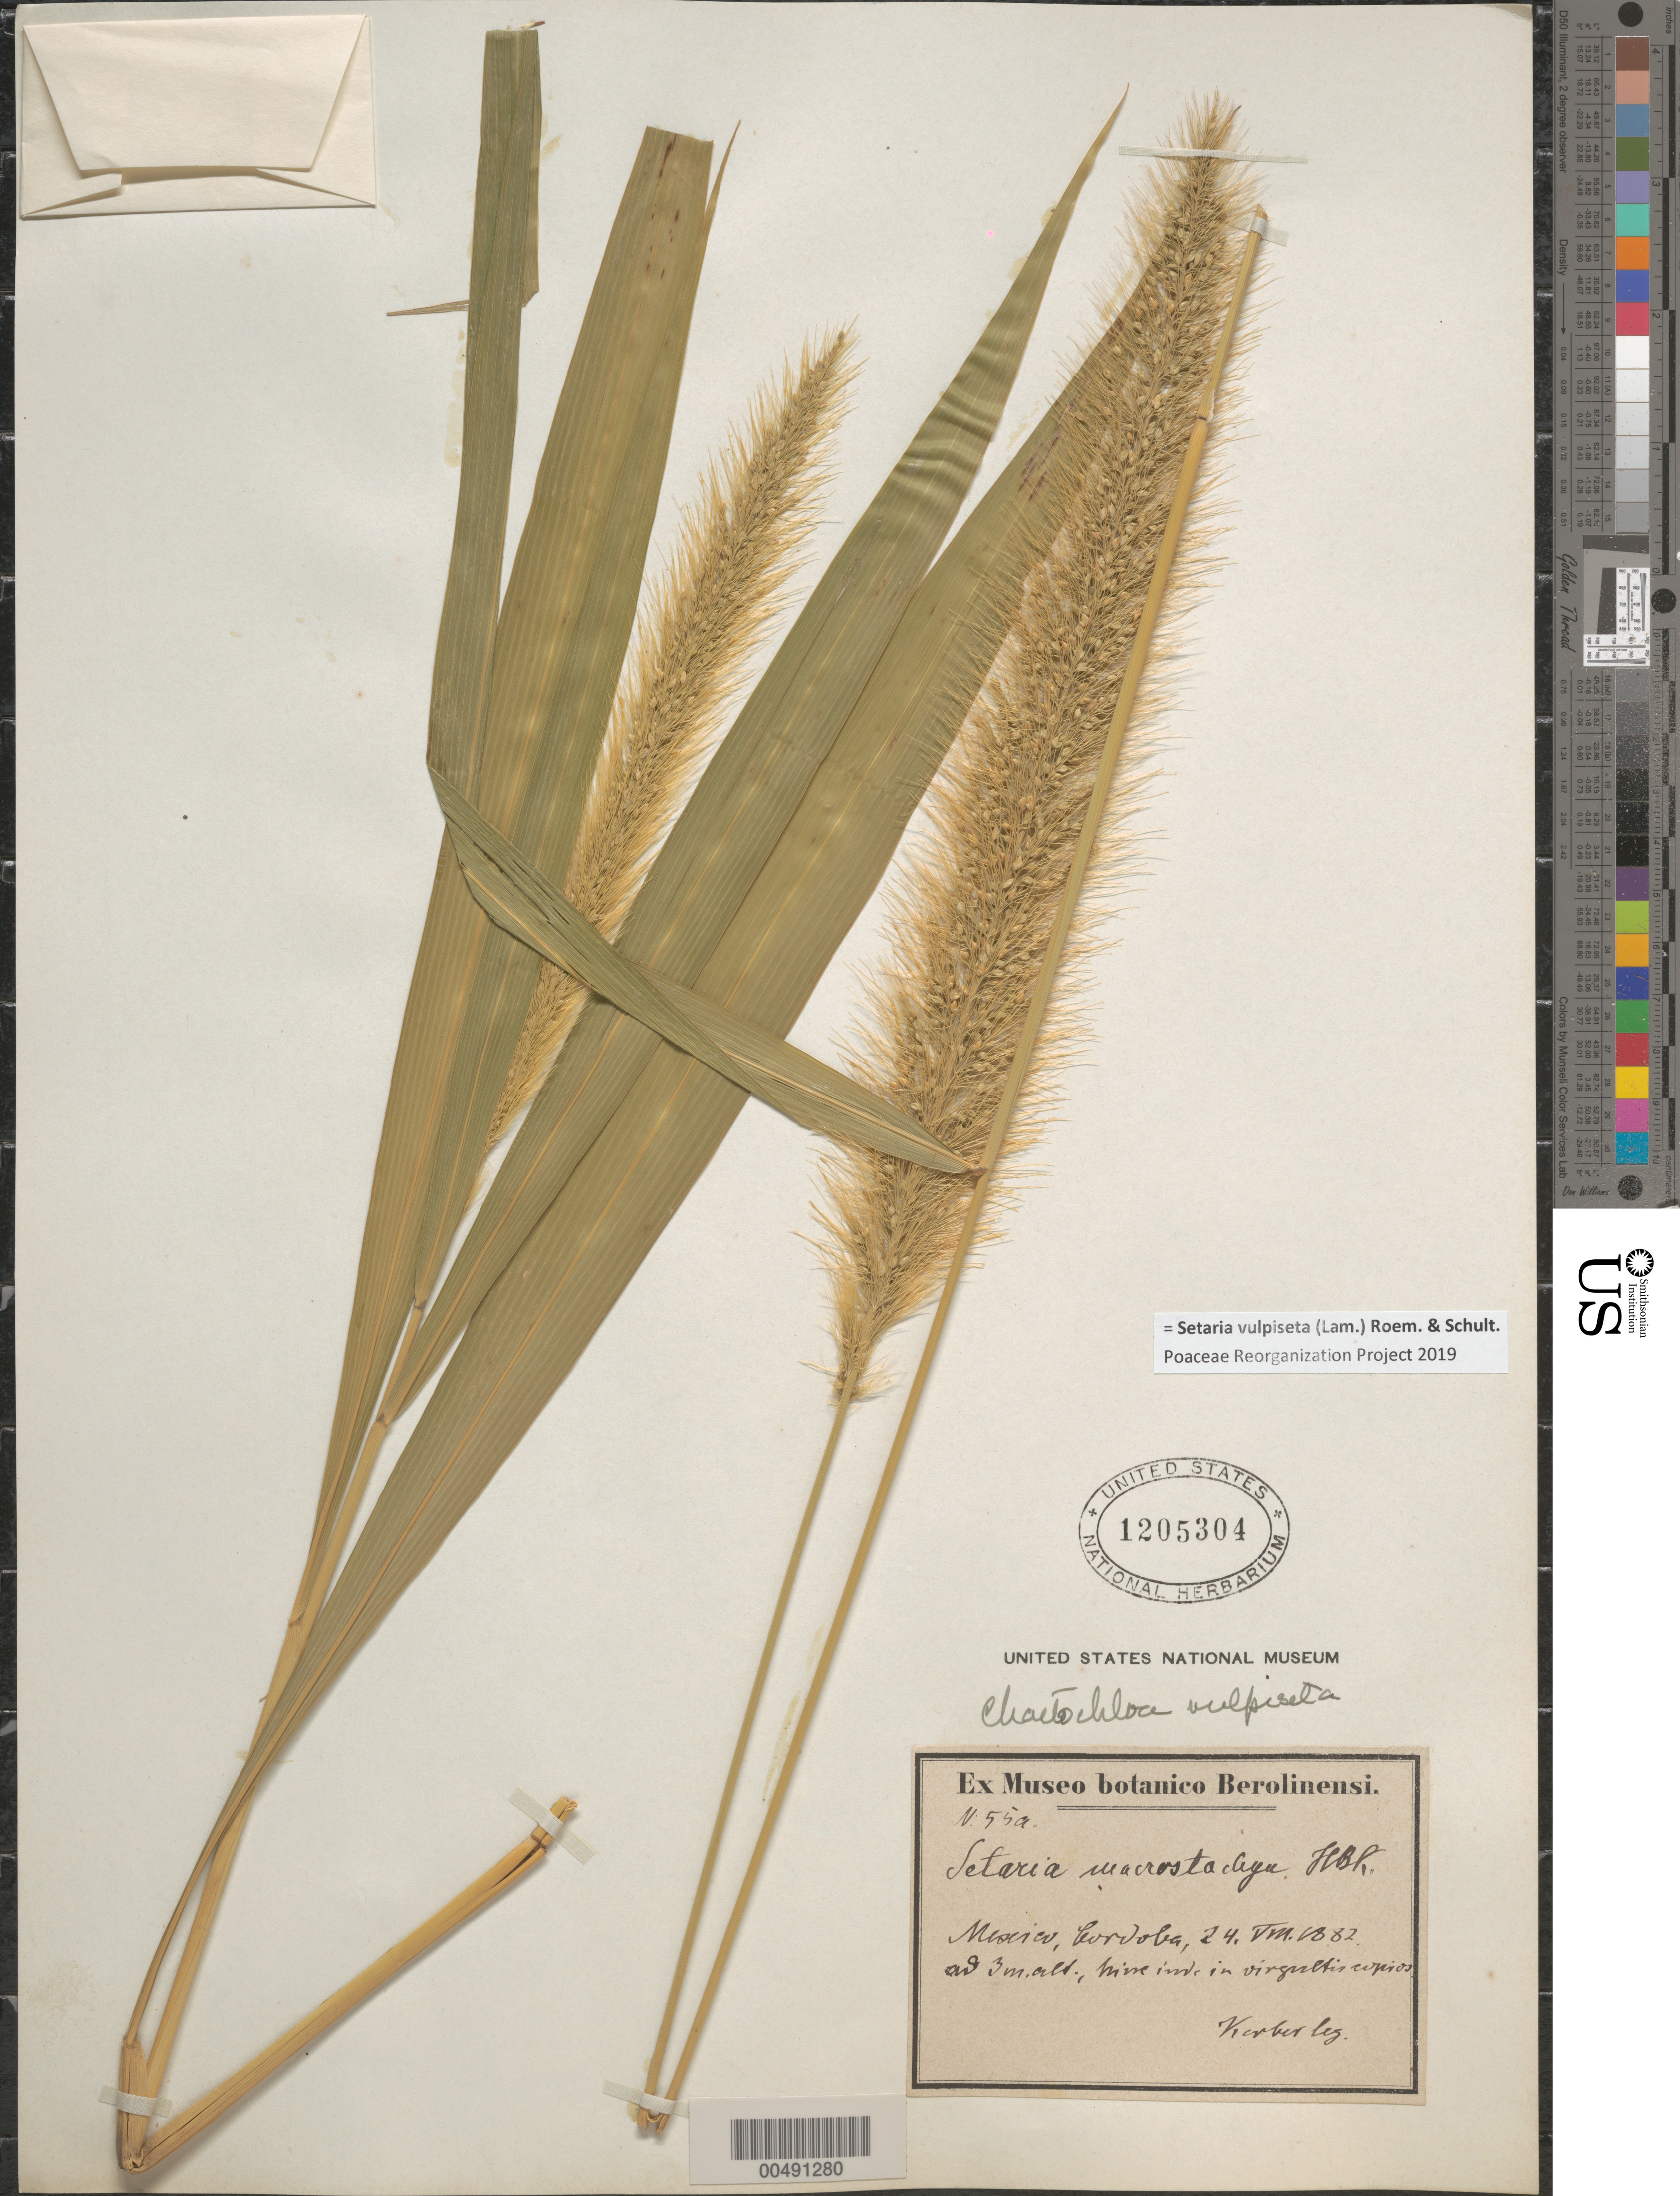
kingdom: Plantae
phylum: Tracheophyta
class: Liliopsida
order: Poales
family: Poaceae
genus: Setaria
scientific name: Setaria vulpiseta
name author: (Lam.) Roem. & Schult.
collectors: -. Kerber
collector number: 55a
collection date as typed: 24 Jun 1882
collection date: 1882-06-24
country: Mexico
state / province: Veracruz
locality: Córdoba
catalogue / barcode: US 1205304